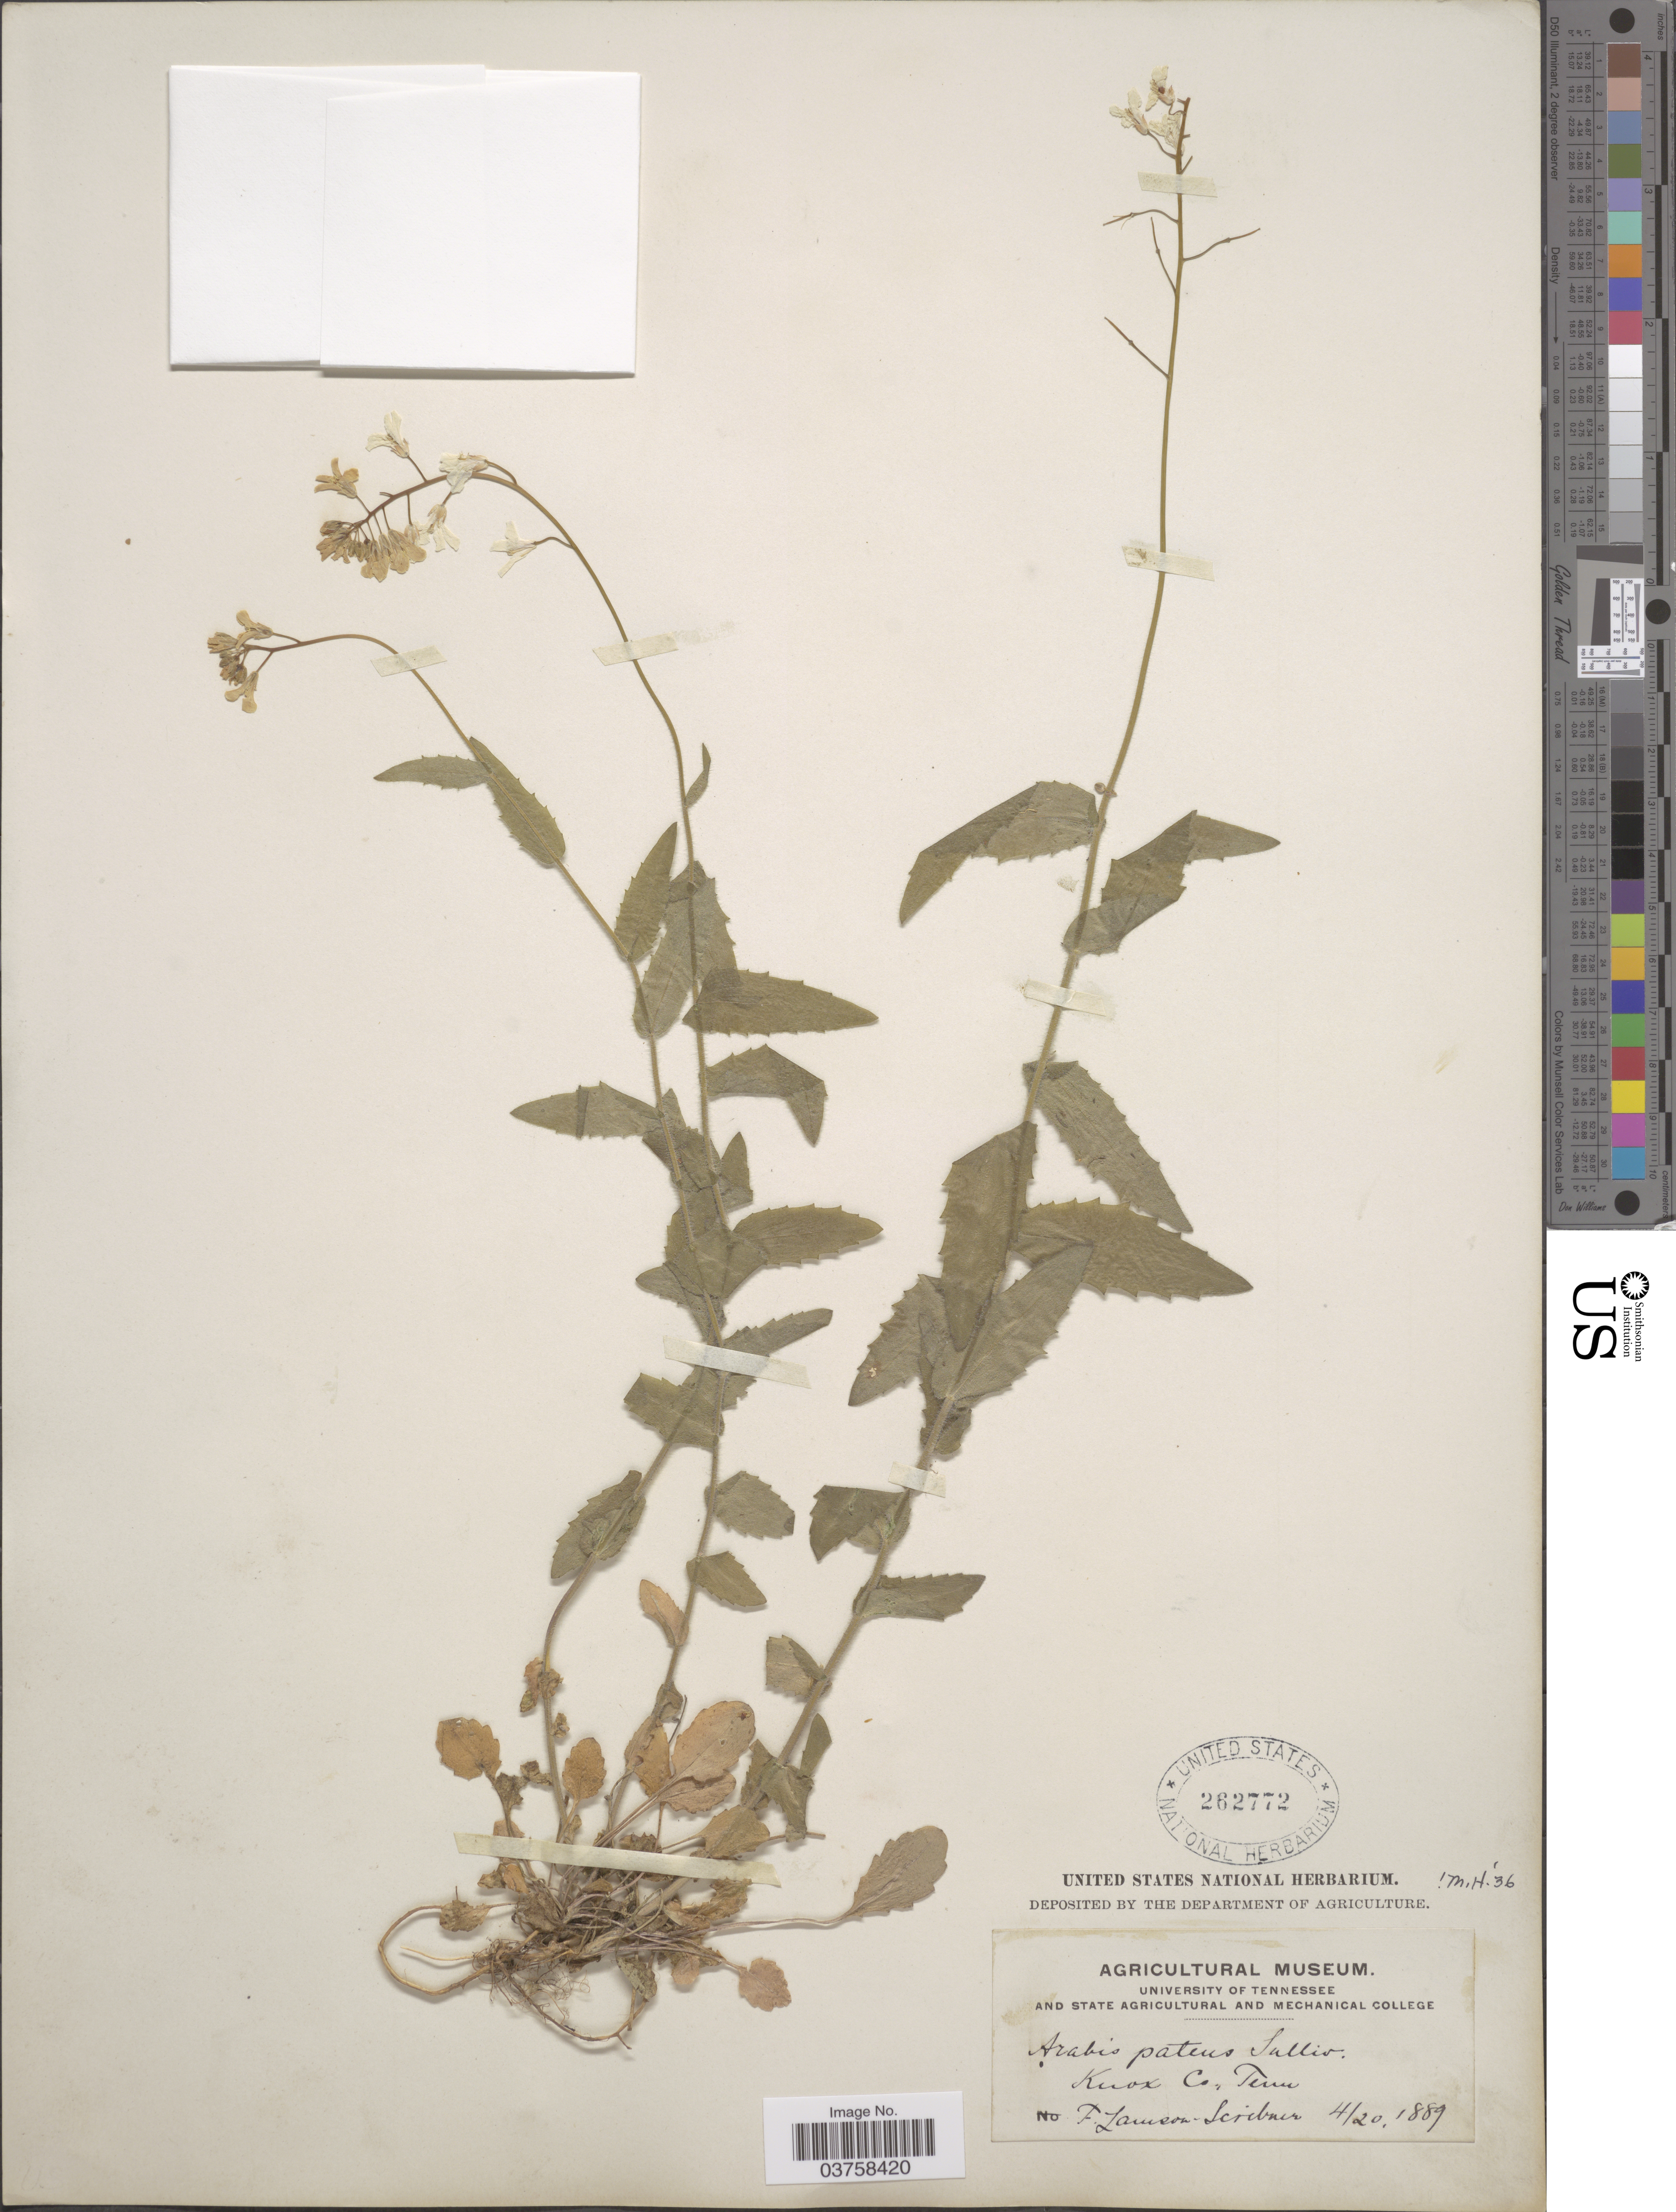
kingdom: Plantae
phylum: Tracheophyta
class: Magnoliopsida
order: Brassicales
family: Brassicaceae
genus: Arabis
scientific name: Arabis patens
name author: Sull.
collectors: F. Lamson-Scribner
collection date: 1889-04-20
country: United States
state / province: Tennessee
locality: Knox Co.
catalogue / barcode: US 262772